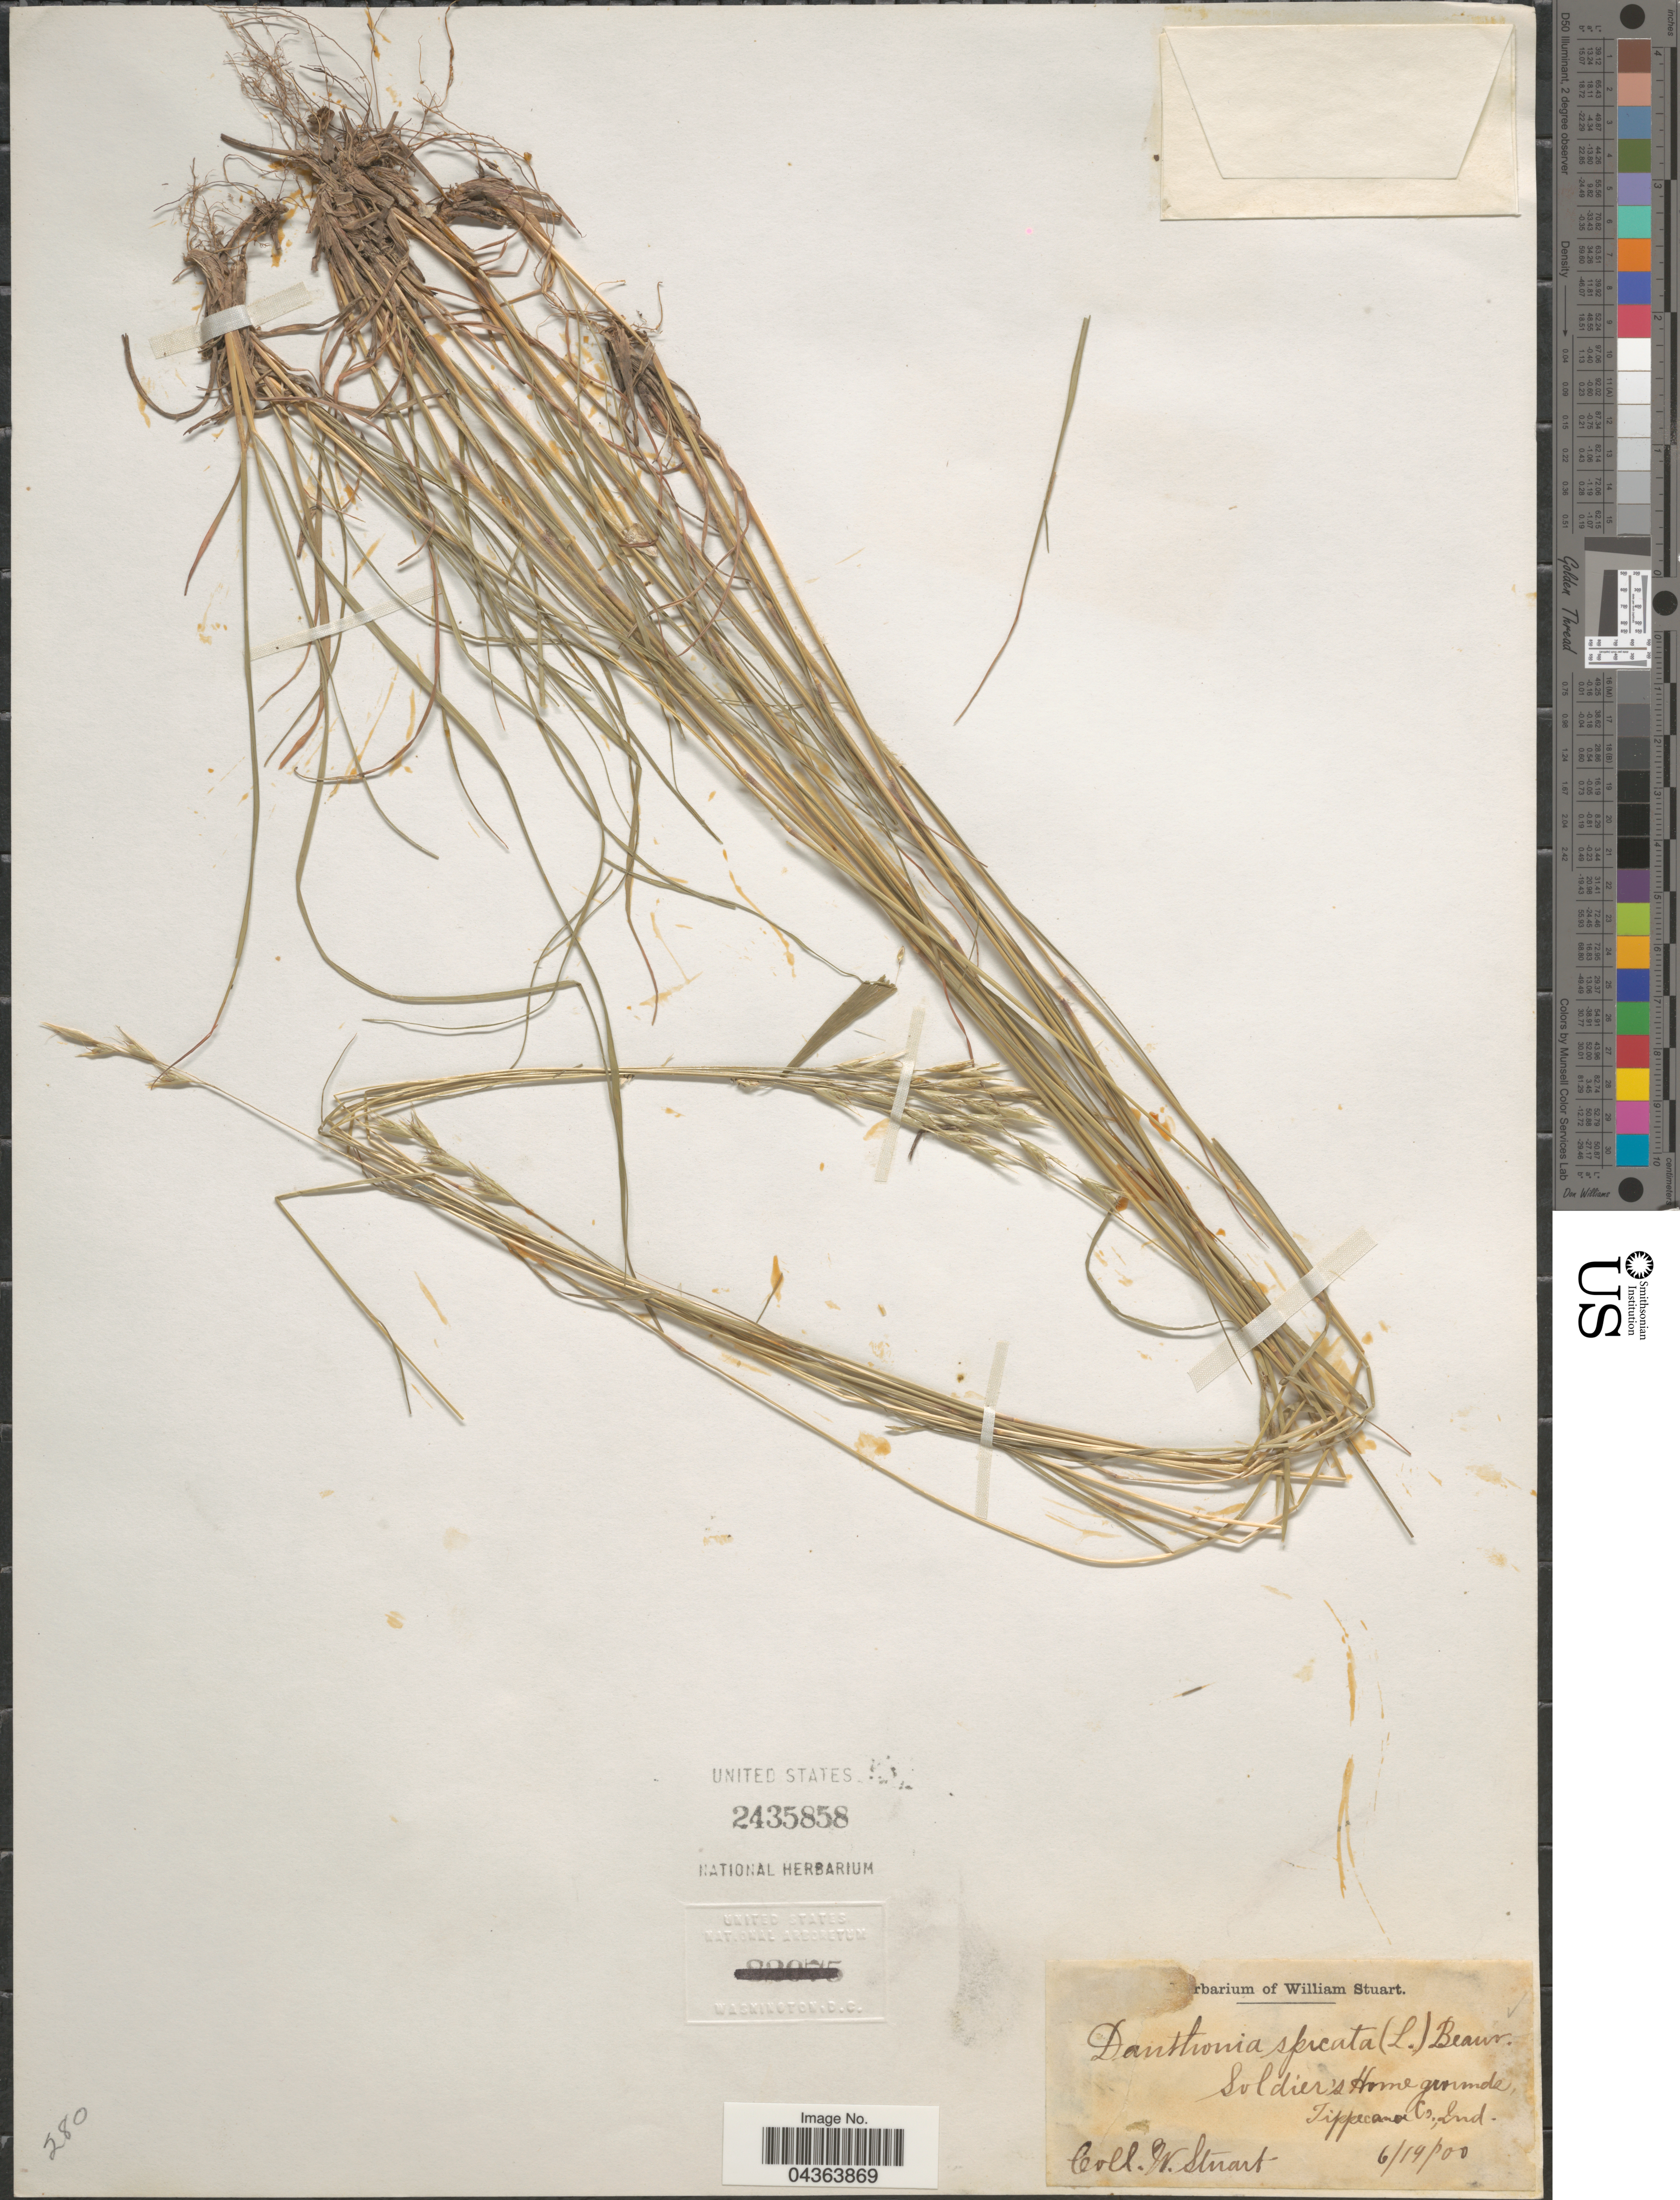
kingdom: Plantae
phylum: Tracheophyta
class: Liliopsida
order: Poales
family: Poaceae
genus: Danthonia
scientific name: Danthonia spicata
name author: (L.) P. Beauv. ex Roem. & Schult.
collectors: W. Stuart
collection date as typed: Transcribed d/m/y: 19/6/0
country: United States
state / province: Indiana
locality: Soldier's Home grounds, Tippecanoe Co.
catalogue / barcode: US 2435858